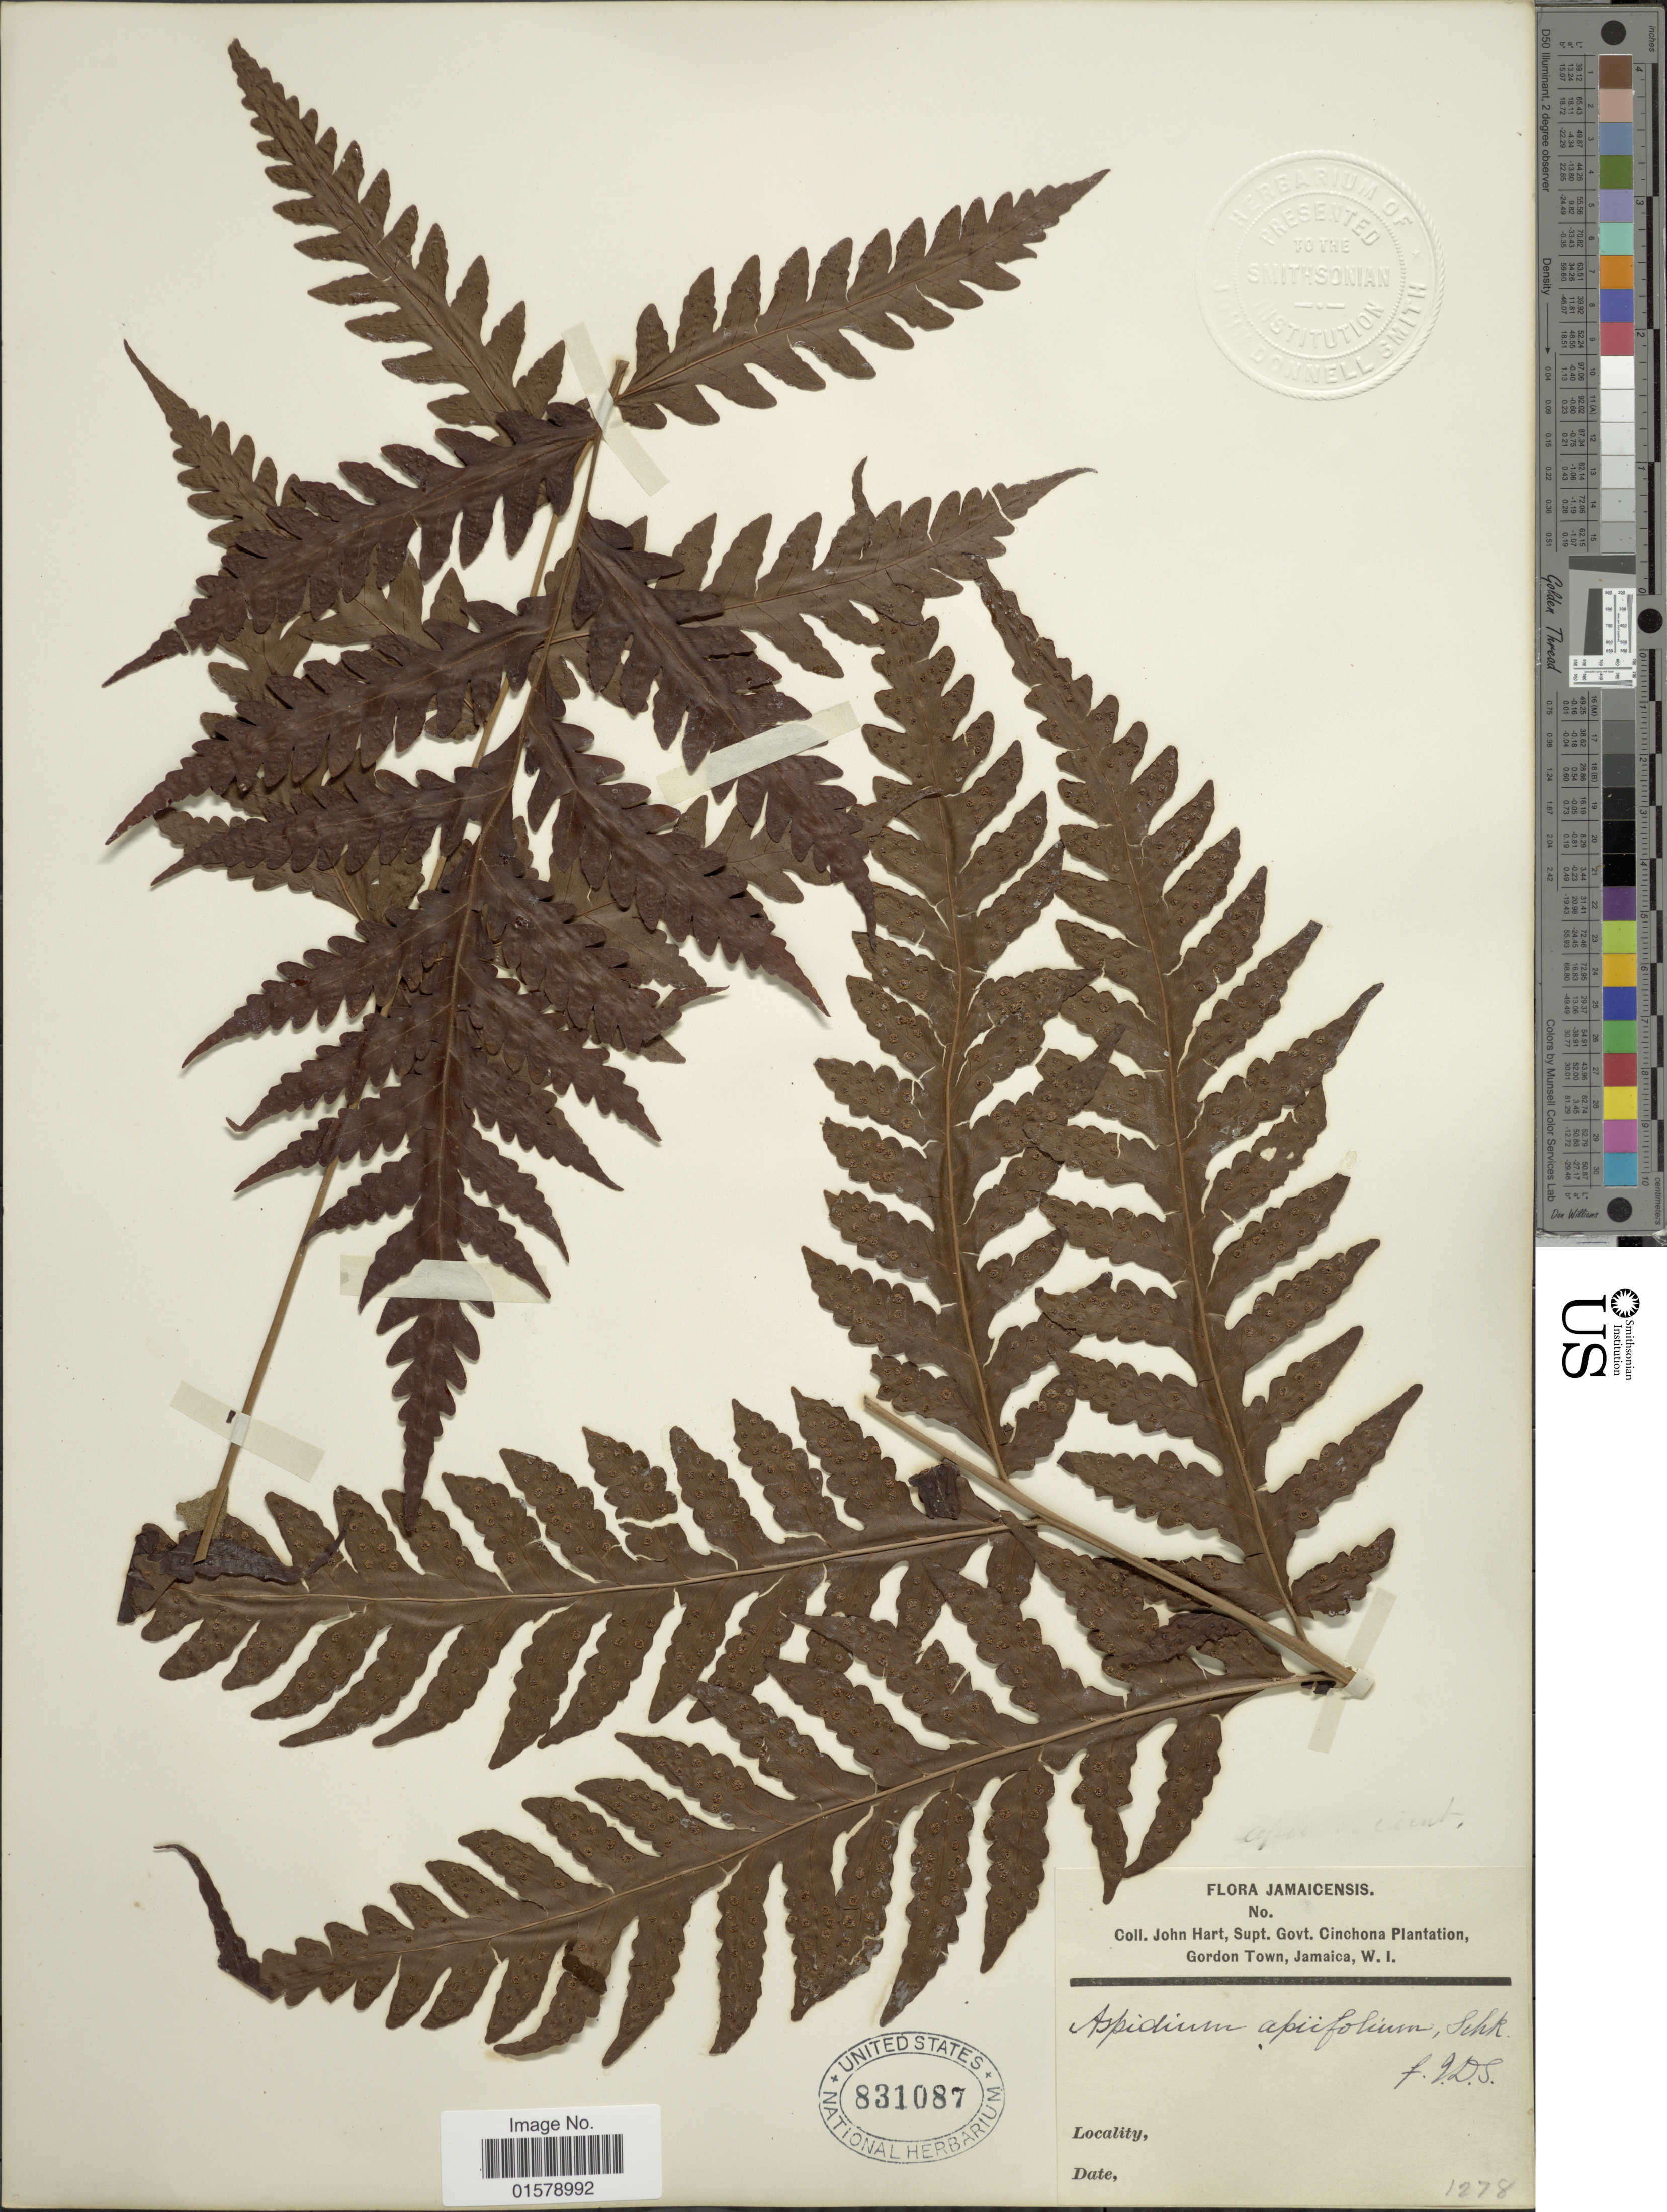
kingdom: Plantae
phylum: Tracheophyta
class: Polypodiopsida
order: Polypodiales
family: Tectariaceae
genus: Tectaria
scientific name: Tectaria apiifolia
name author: (Schkuhr) Copel.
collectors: J. H. Hart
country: Jamaica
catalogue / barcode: US 831087